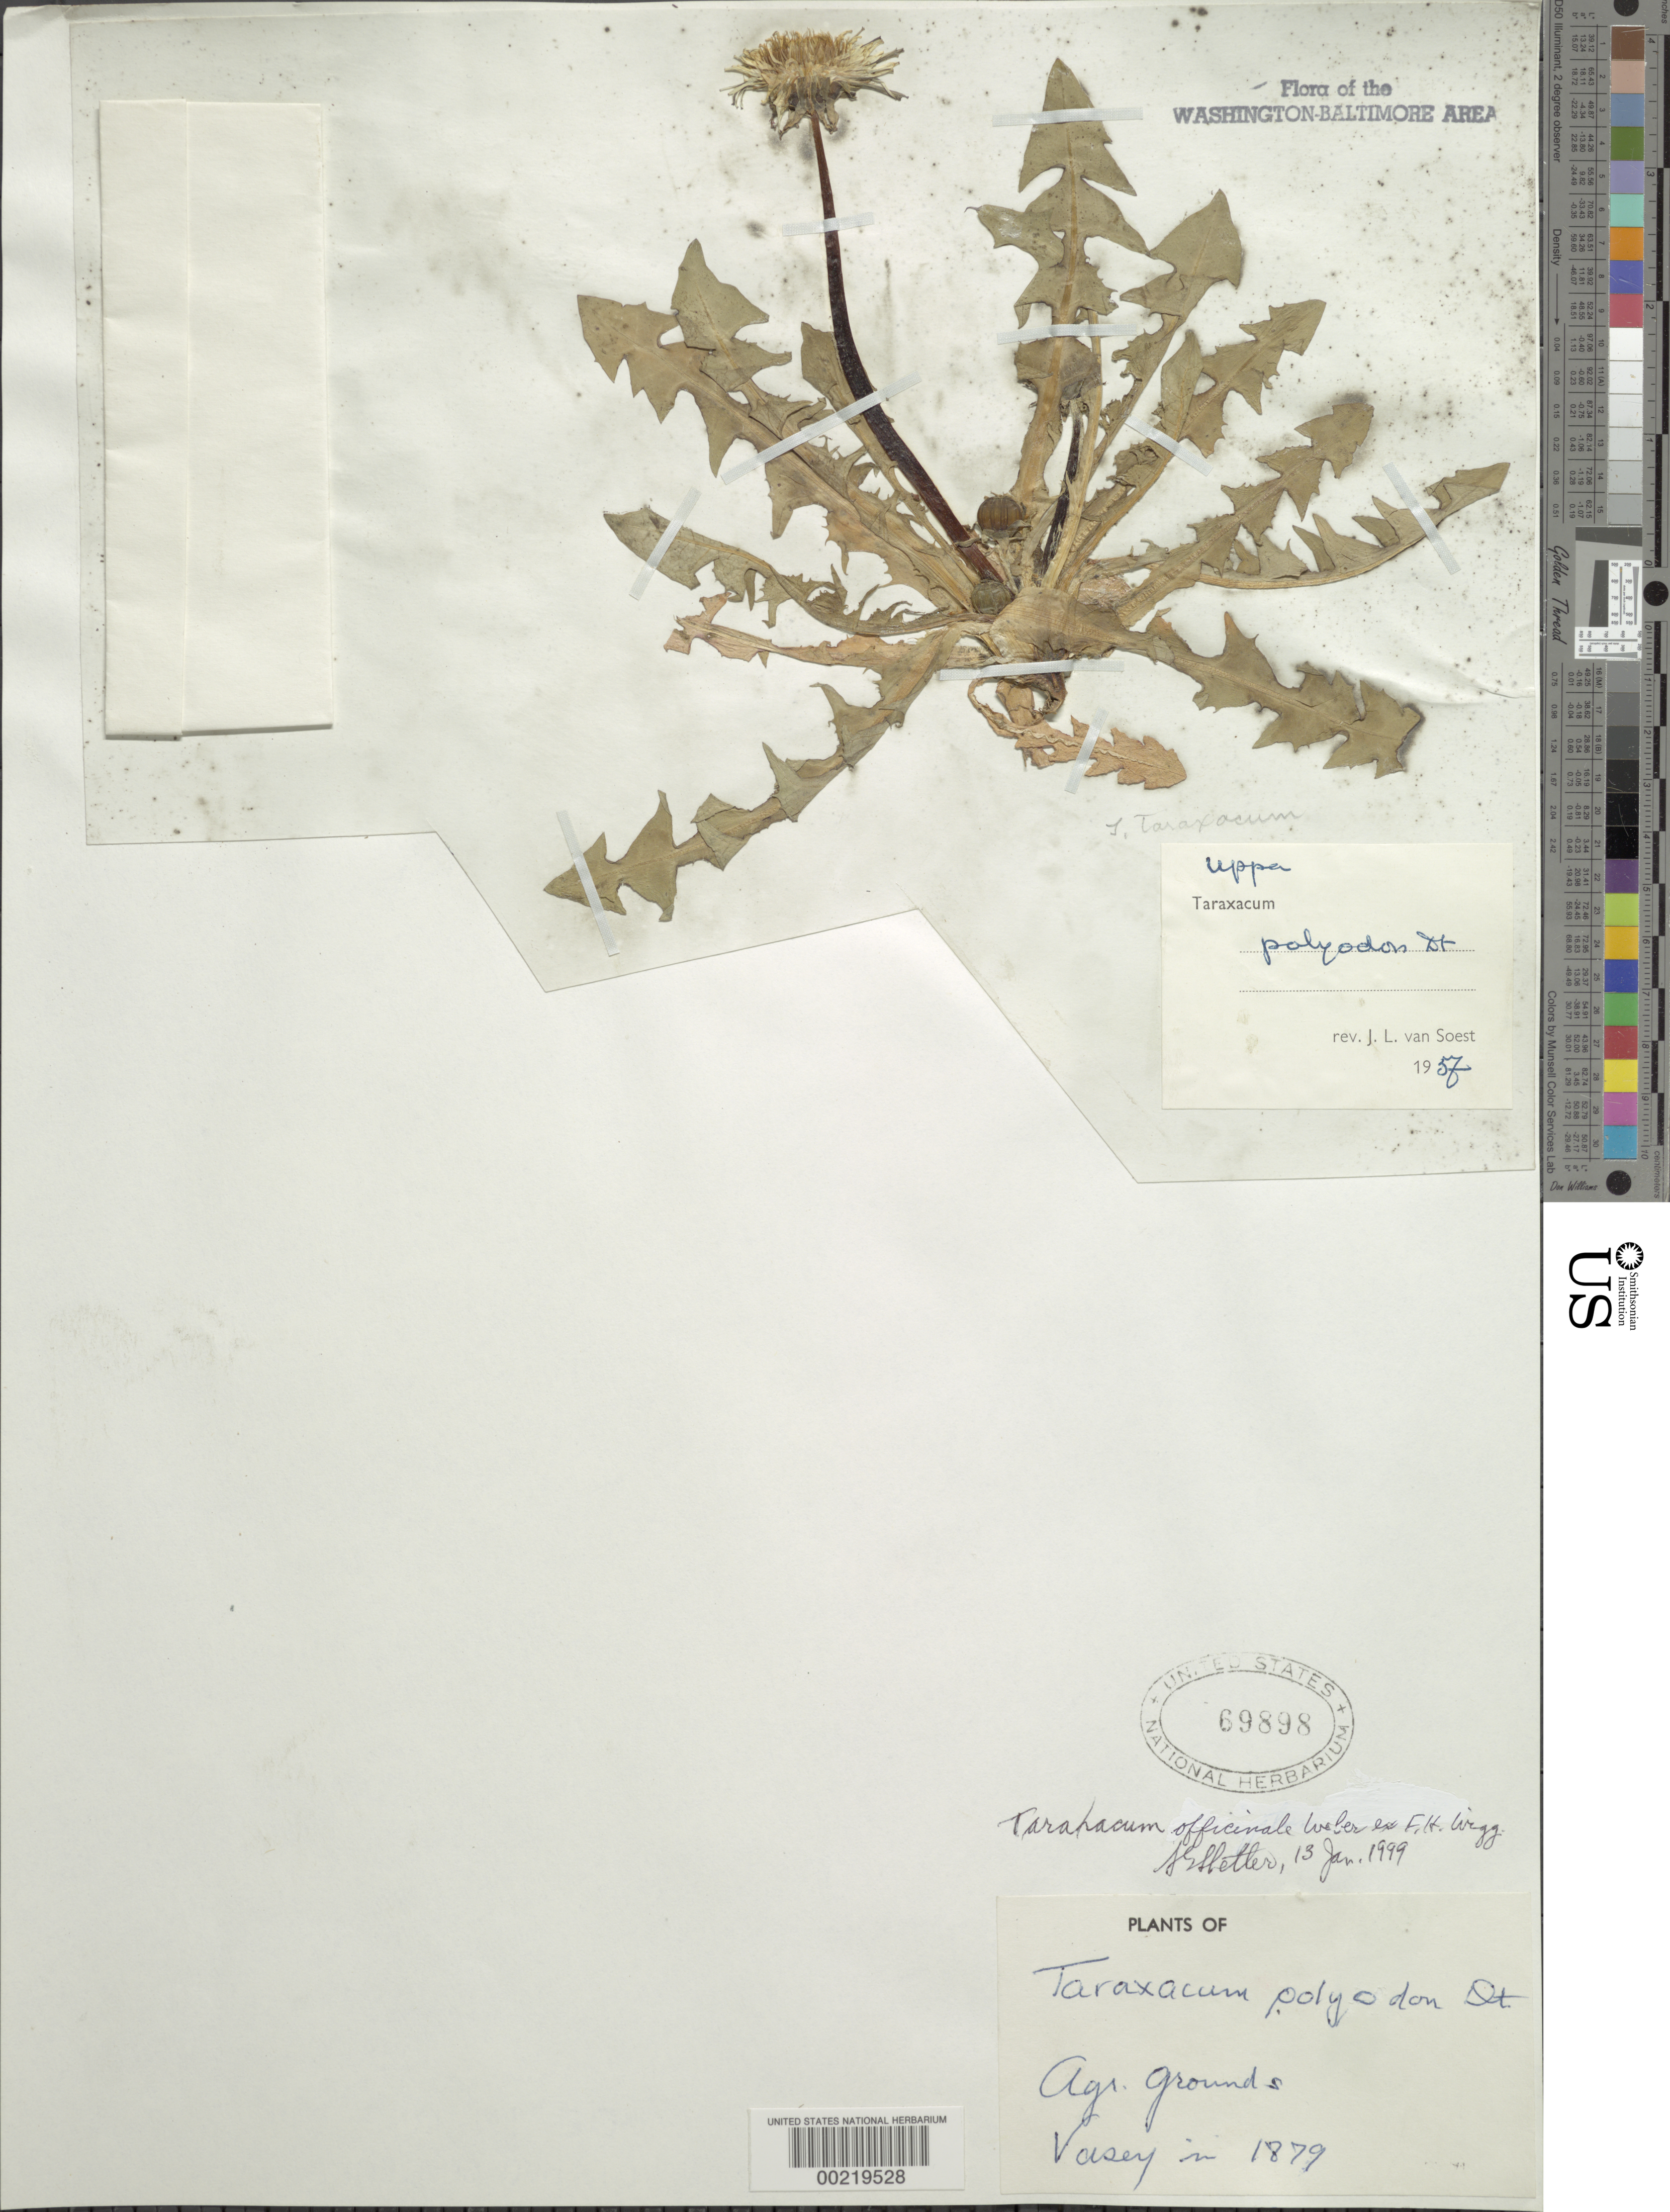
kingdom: Plantae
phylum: Tracheophyta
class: Magnoliopsida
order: Asterales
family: Asteraceae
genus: Taraxacum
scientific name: Taraxacum officinale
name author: G.H. Weber ex F.H. Wigg.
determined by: van Soest, J. L.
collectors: G. Vasey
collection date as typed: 1879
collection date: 1879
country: United States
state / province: District of Columbia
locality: Agriculture grounds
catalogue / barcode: US 69898